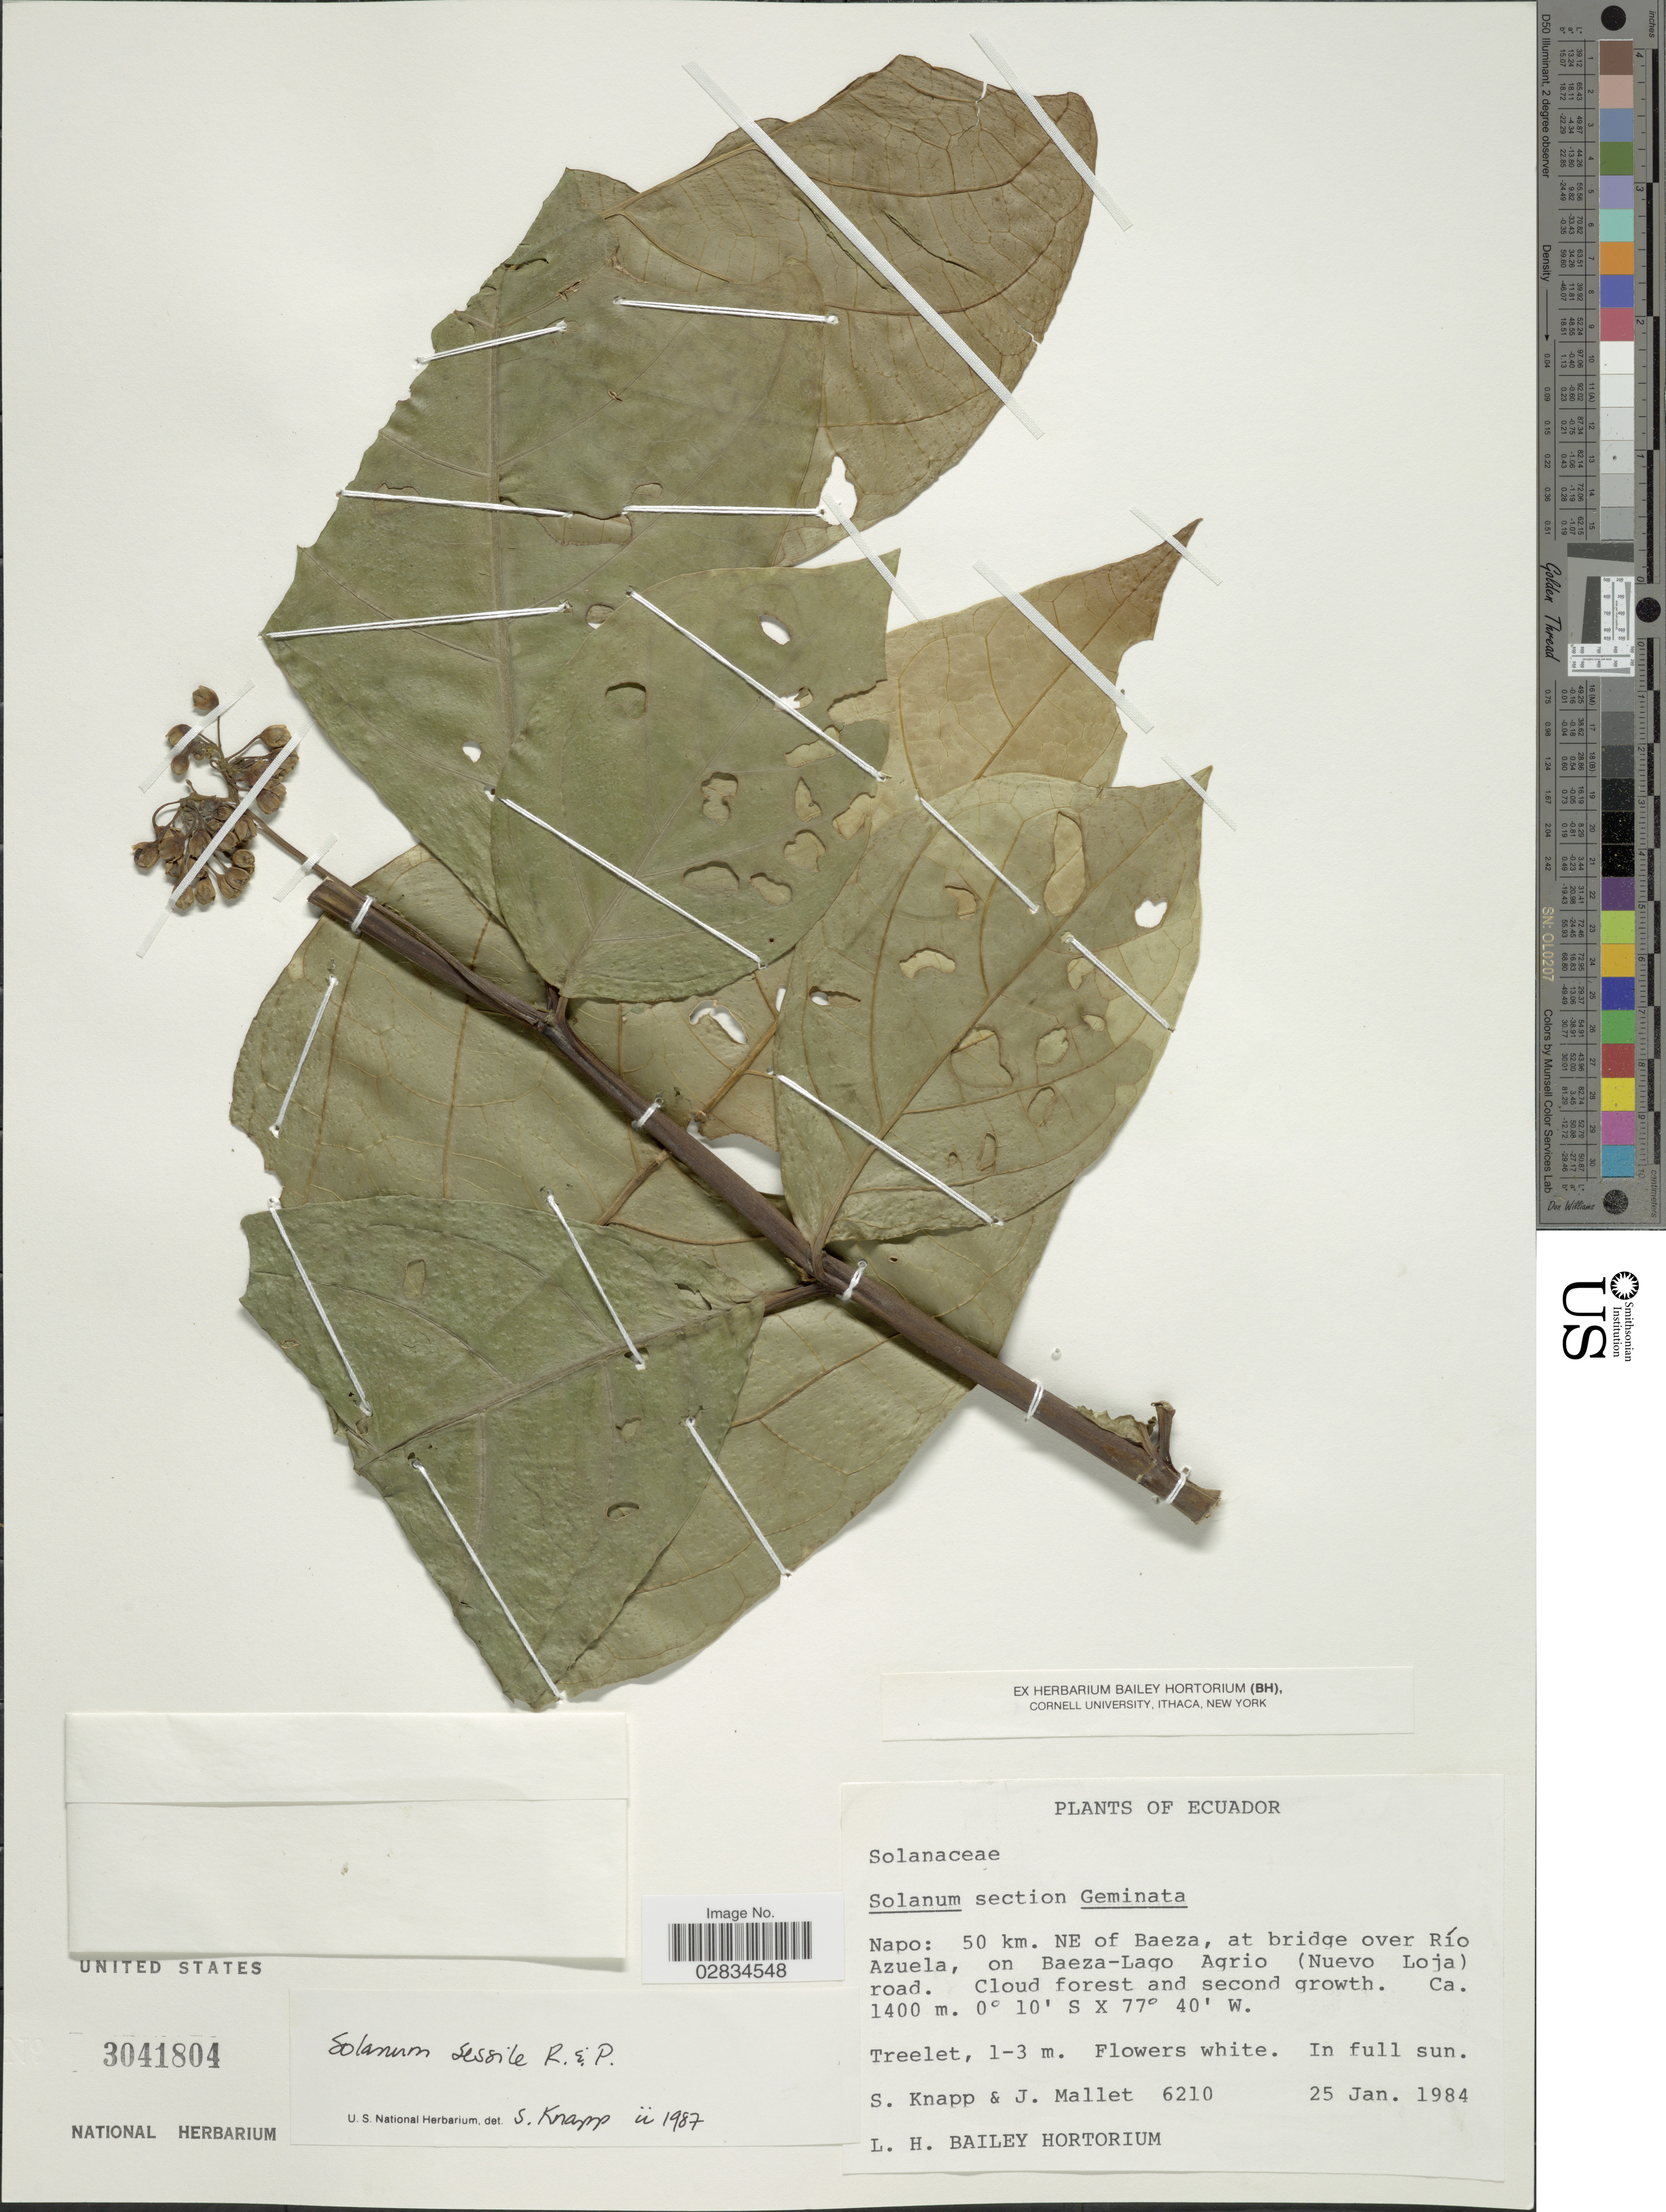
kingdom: Plantae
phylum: Tracheophyta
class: Magnoliopsida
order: Solanales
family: Solanaceae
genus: Solanum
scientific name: Solanum sessile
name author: Ruiz & Pav.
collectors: S. Knapp & J. Mallet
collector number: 6210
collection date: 1984-01-25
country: Ecuador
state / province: Napo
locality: Napo: 50 km. NE of Baeza, at bridge over Río Azuela, on Baeza-Lago Agrio (Nuevo Loja) road.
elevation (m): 1400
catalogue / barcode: US 3041804